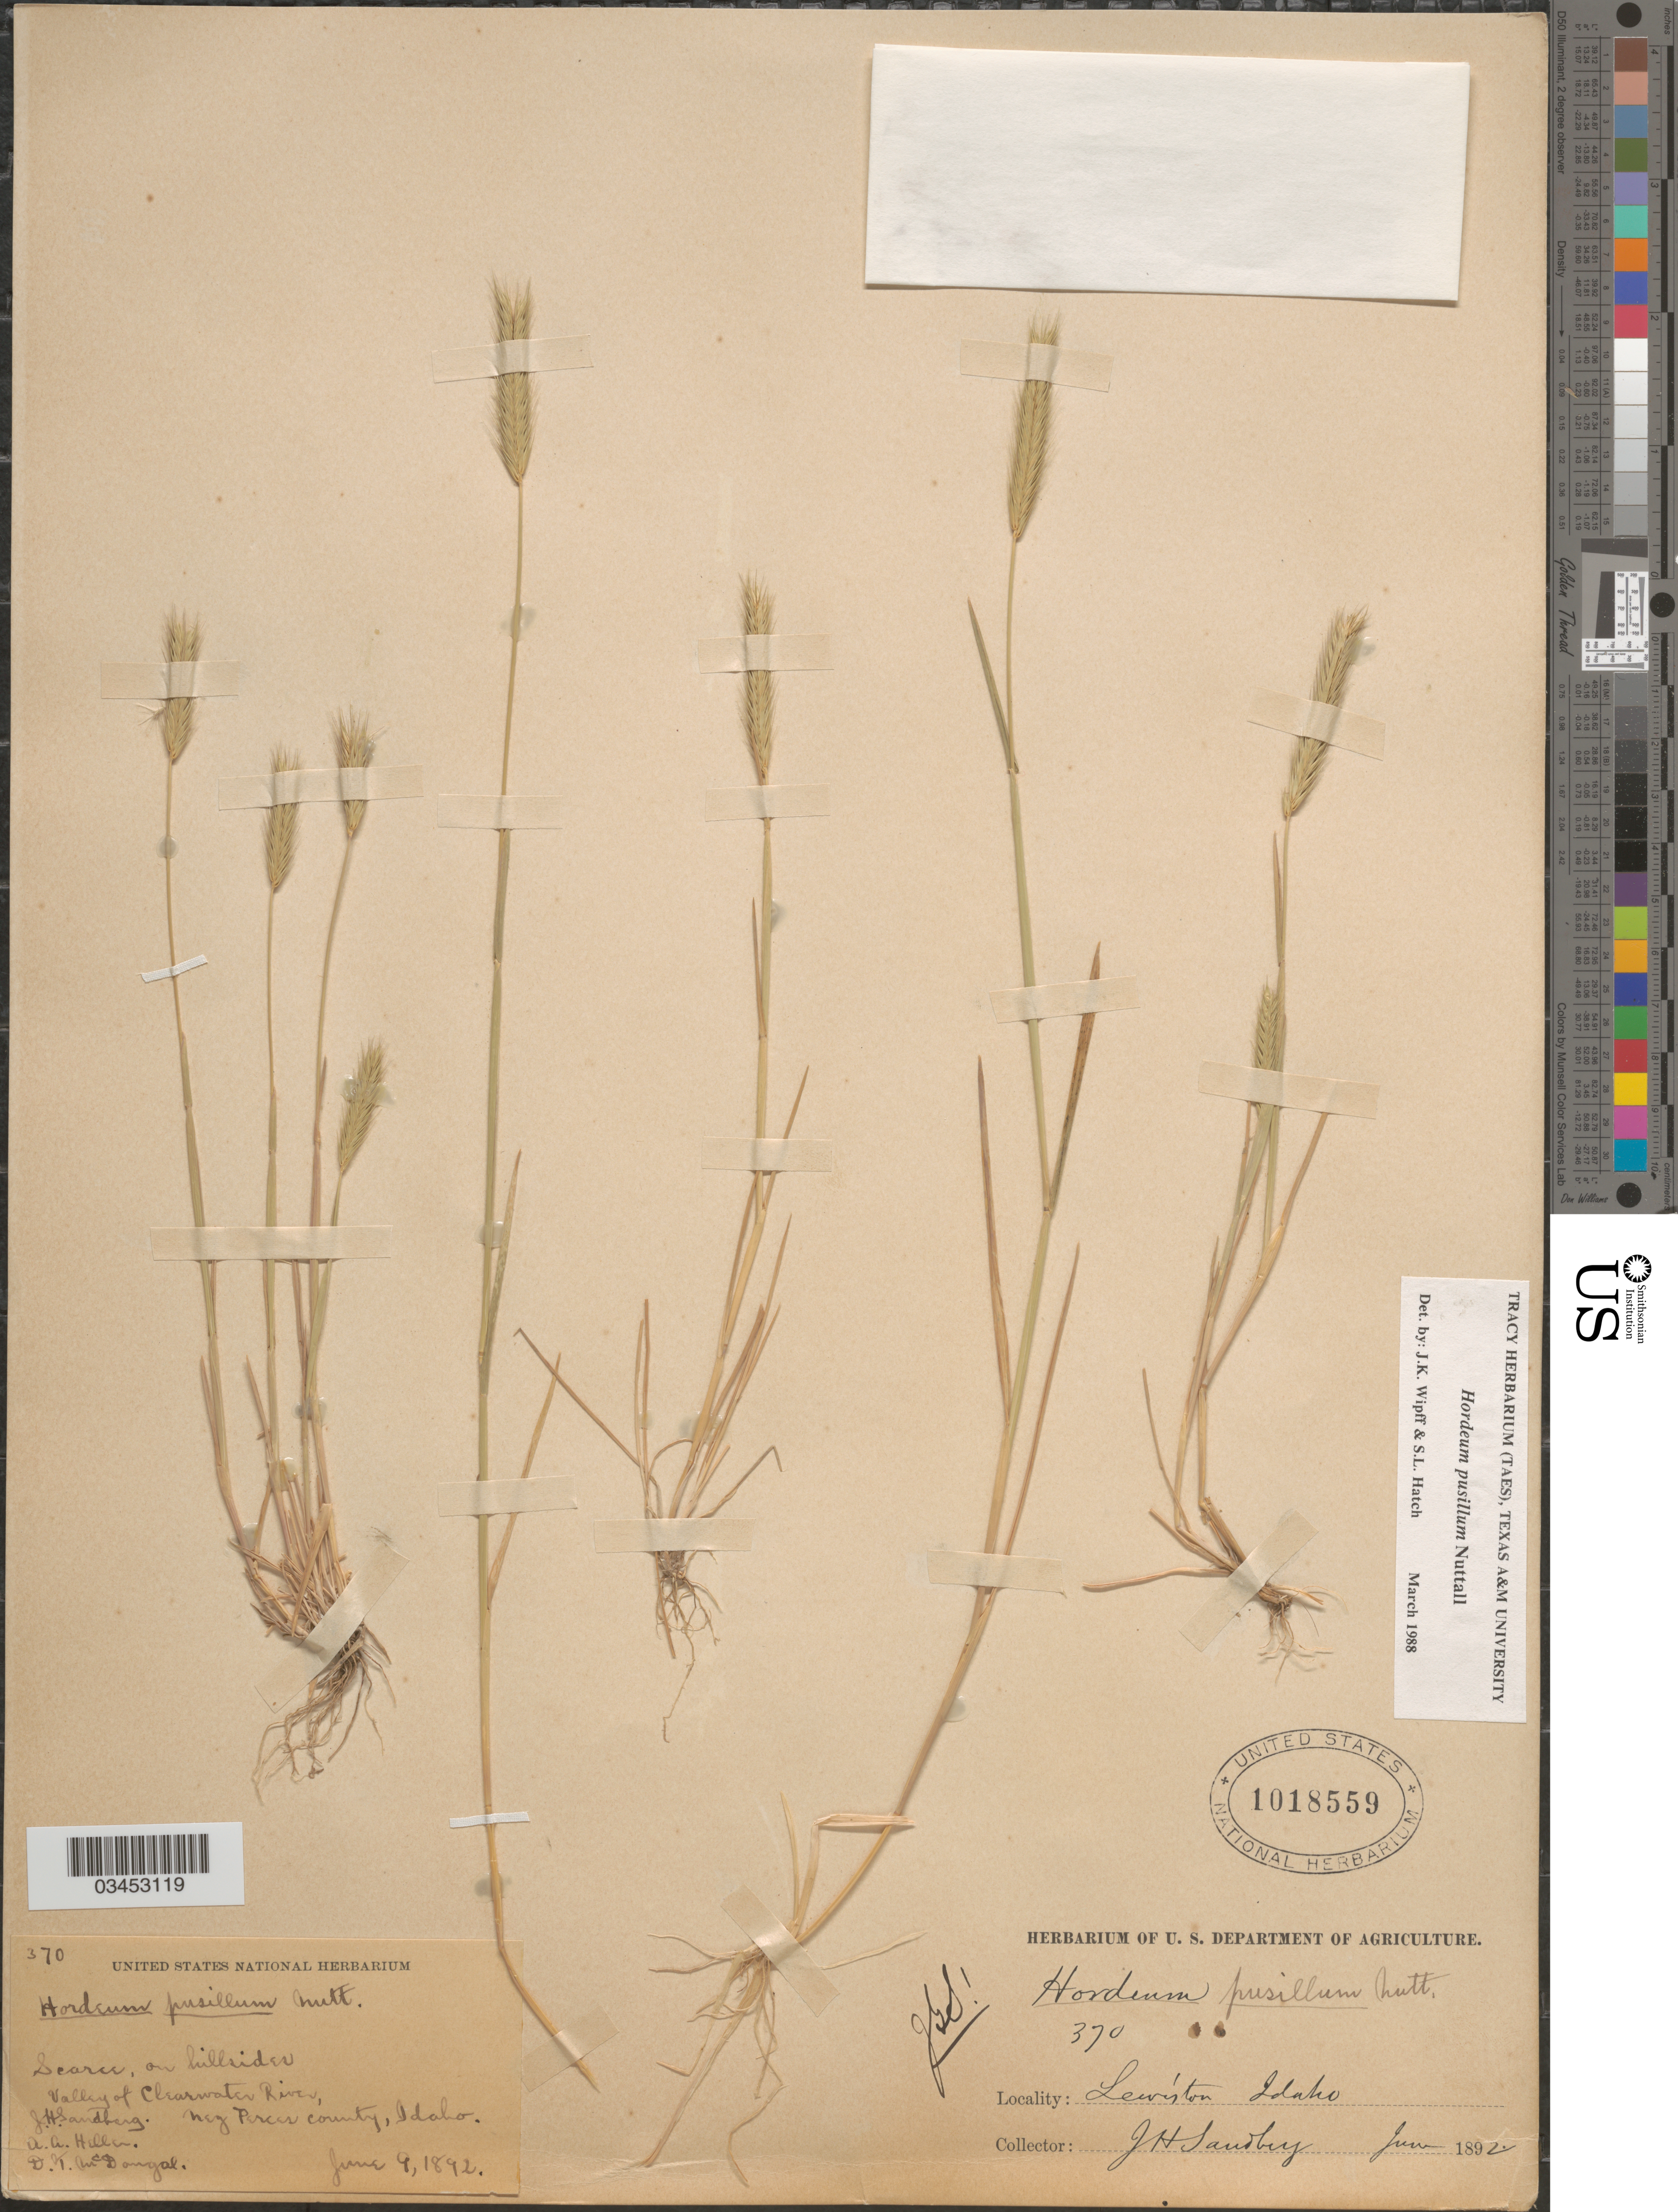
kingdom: Plantae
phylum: Tracheophyta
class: Liliopsida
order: Poales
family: Poaceae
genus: Hordeum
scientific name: Hordeum pusillum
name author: Nutt.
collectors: J. H. Sandberg, A. A. Heller & D. McDougal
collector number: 370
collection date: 1892-06-09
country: United States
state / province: Idaho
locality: Scarce, on hillsides. Valley of Clearwater River, Nez Perces county.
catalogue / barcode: US 1018559